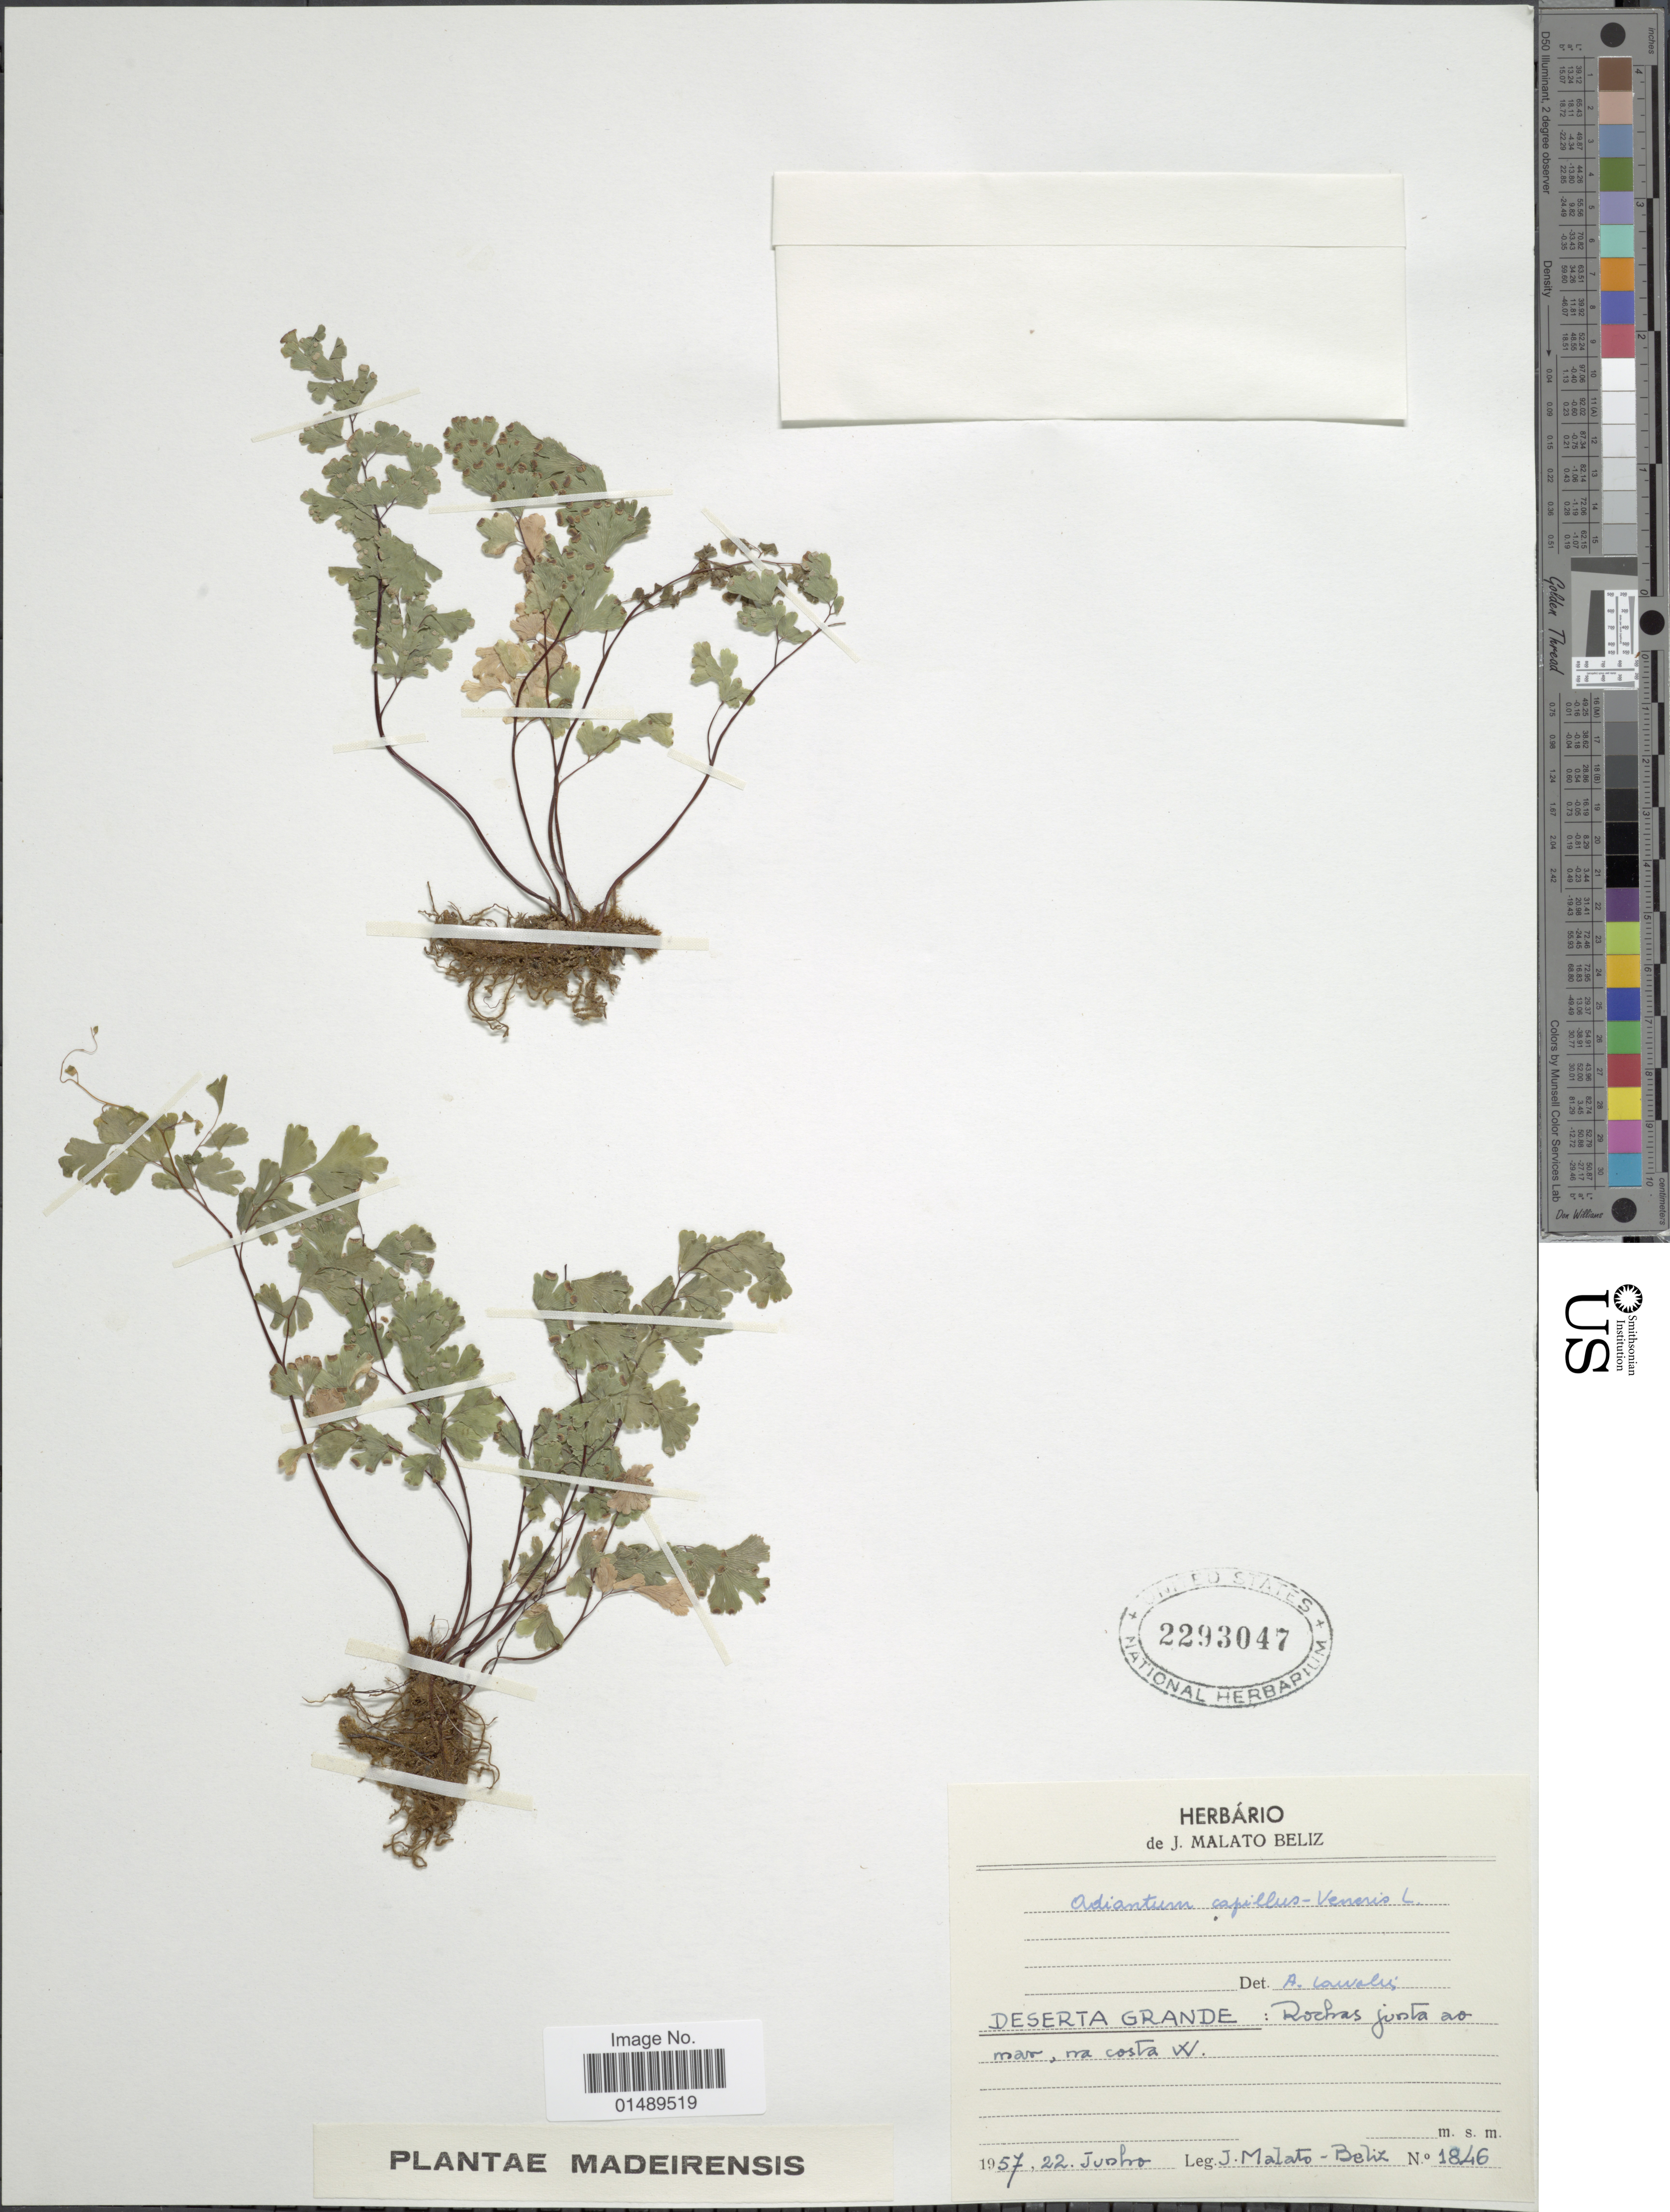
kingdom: Plantae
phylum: Tracheophyta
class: Polypodiopsida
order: Polypodiales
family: Pteridaceae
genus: Adiantum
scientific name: Adiantum capillus-veneris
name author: L.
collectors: J. Malato-Beliz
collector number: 1846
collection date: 1957-06-22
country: Portugal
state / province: Madeira (Aut. Reg.)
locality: Deserta Grande: Rochas junta [interpreted]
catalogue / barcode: US 2293047